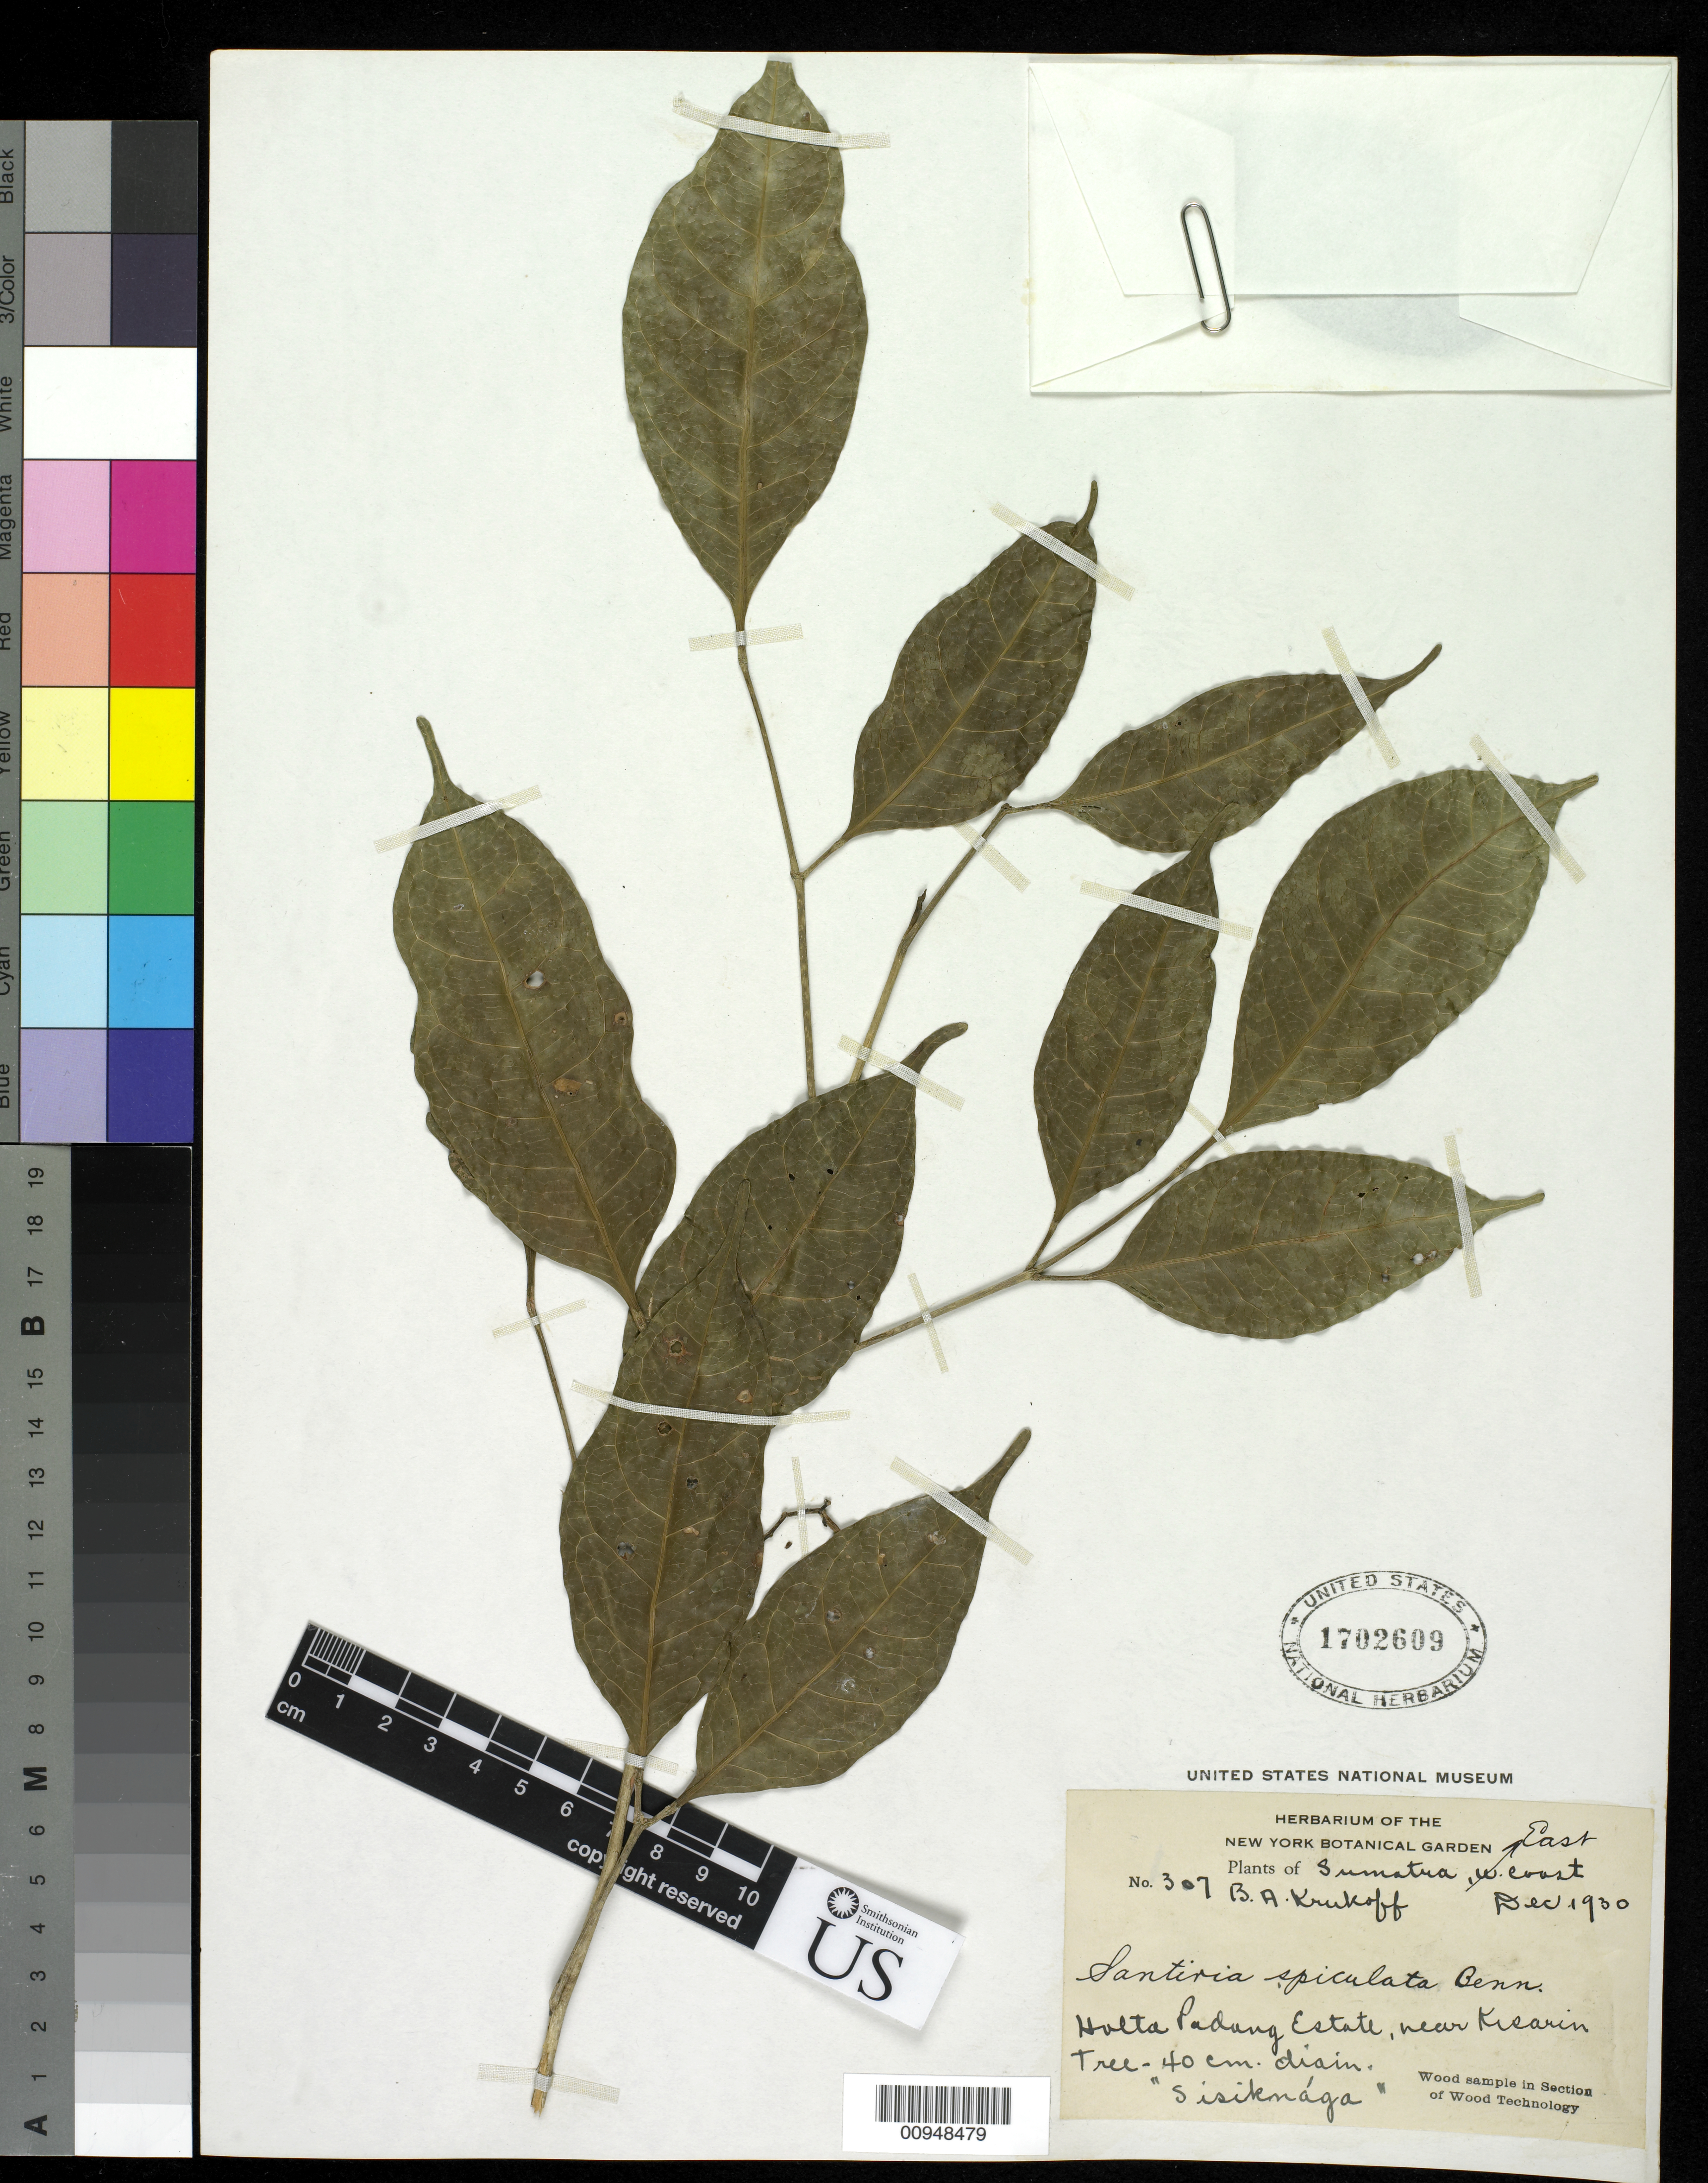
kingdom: Plantae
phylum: Tracheophyta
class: Magnoliopsida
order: Sapindales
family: Burseraceae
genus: Santiria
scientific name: Santiria apiculata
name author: A.W. Benn.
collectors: B. A. Krukoff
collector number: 307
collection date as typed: Dec 1930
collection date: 1930-12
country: Indonesia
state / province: Sumatra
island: Sumatra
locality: Holta Padang Estate, near Kisarin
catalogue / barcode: US 1702609